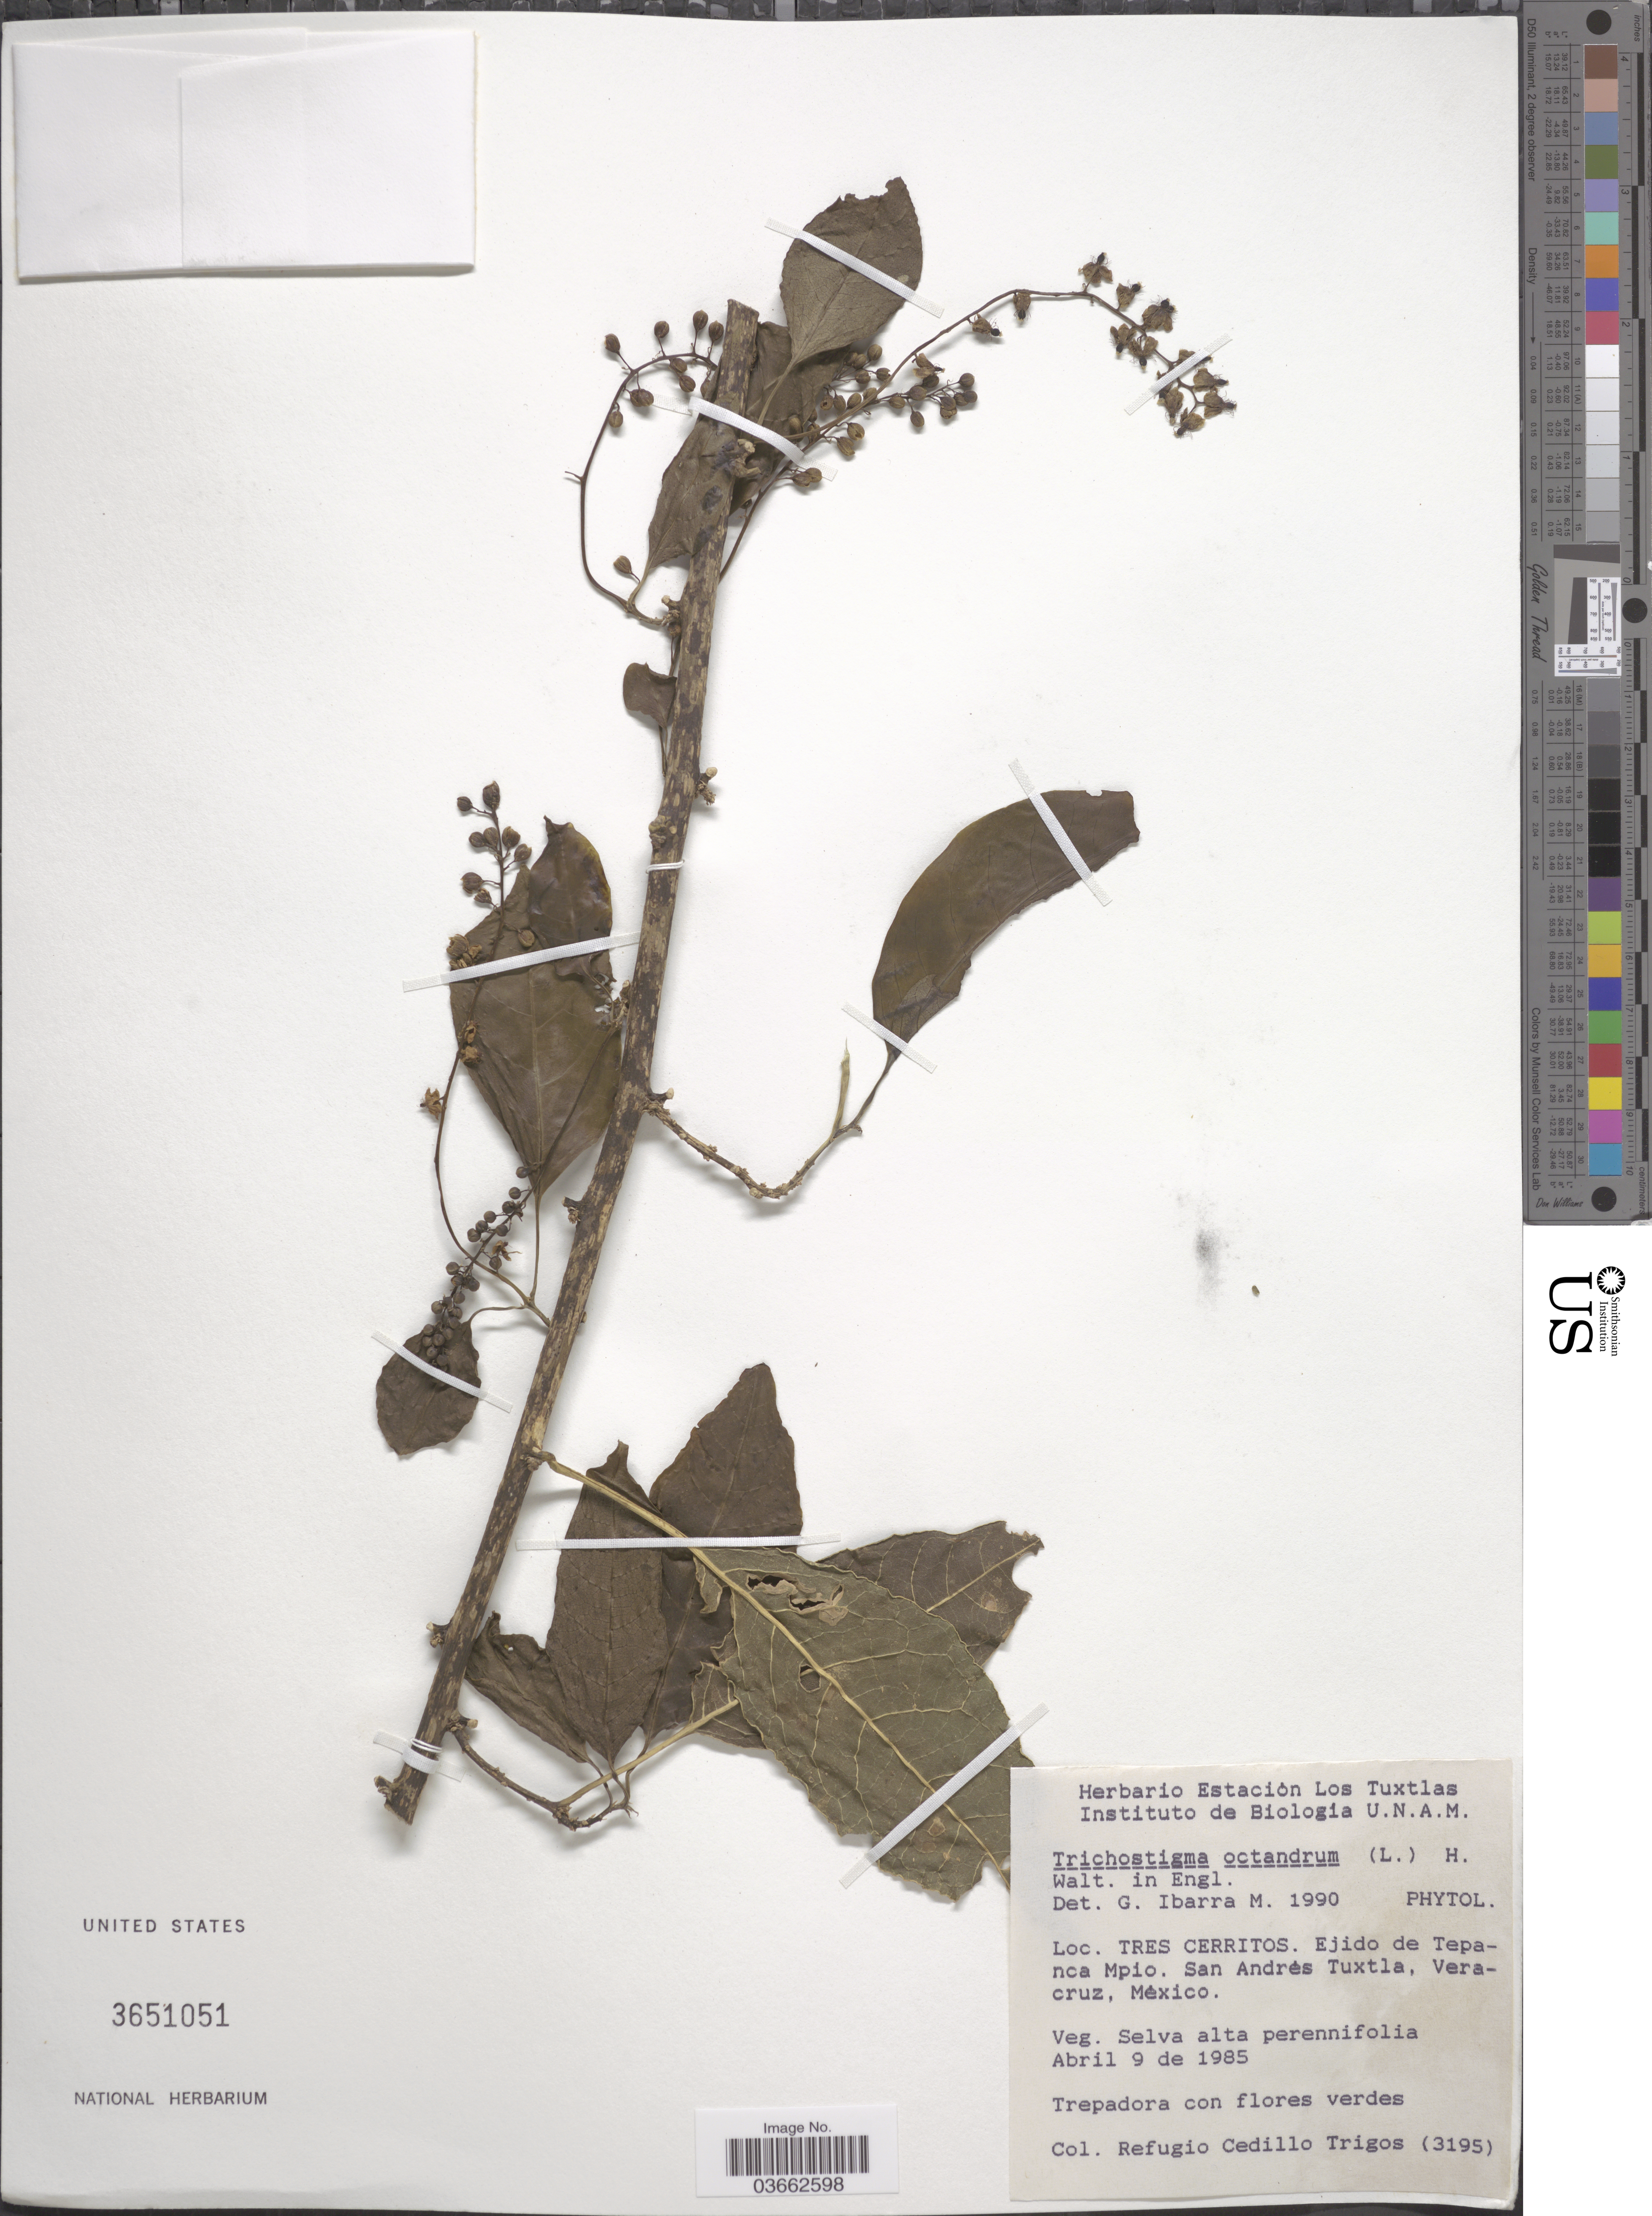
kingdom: Plantae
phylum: Tracheophyta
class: Magnoliopsida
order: Caryophyllales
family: Phytolaccaceae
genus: Trichostigma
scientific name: Trichostigma octandrum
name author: (L.) H. Walter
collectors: R. CedilloT.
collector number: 3195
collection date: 1985-04-09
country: Mexico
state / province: Veracruz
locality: Tres Cerritos. Ejido de Tepanca Mpio. San Andrés Tuxtla, Veracruz.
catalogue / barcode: US 3651051